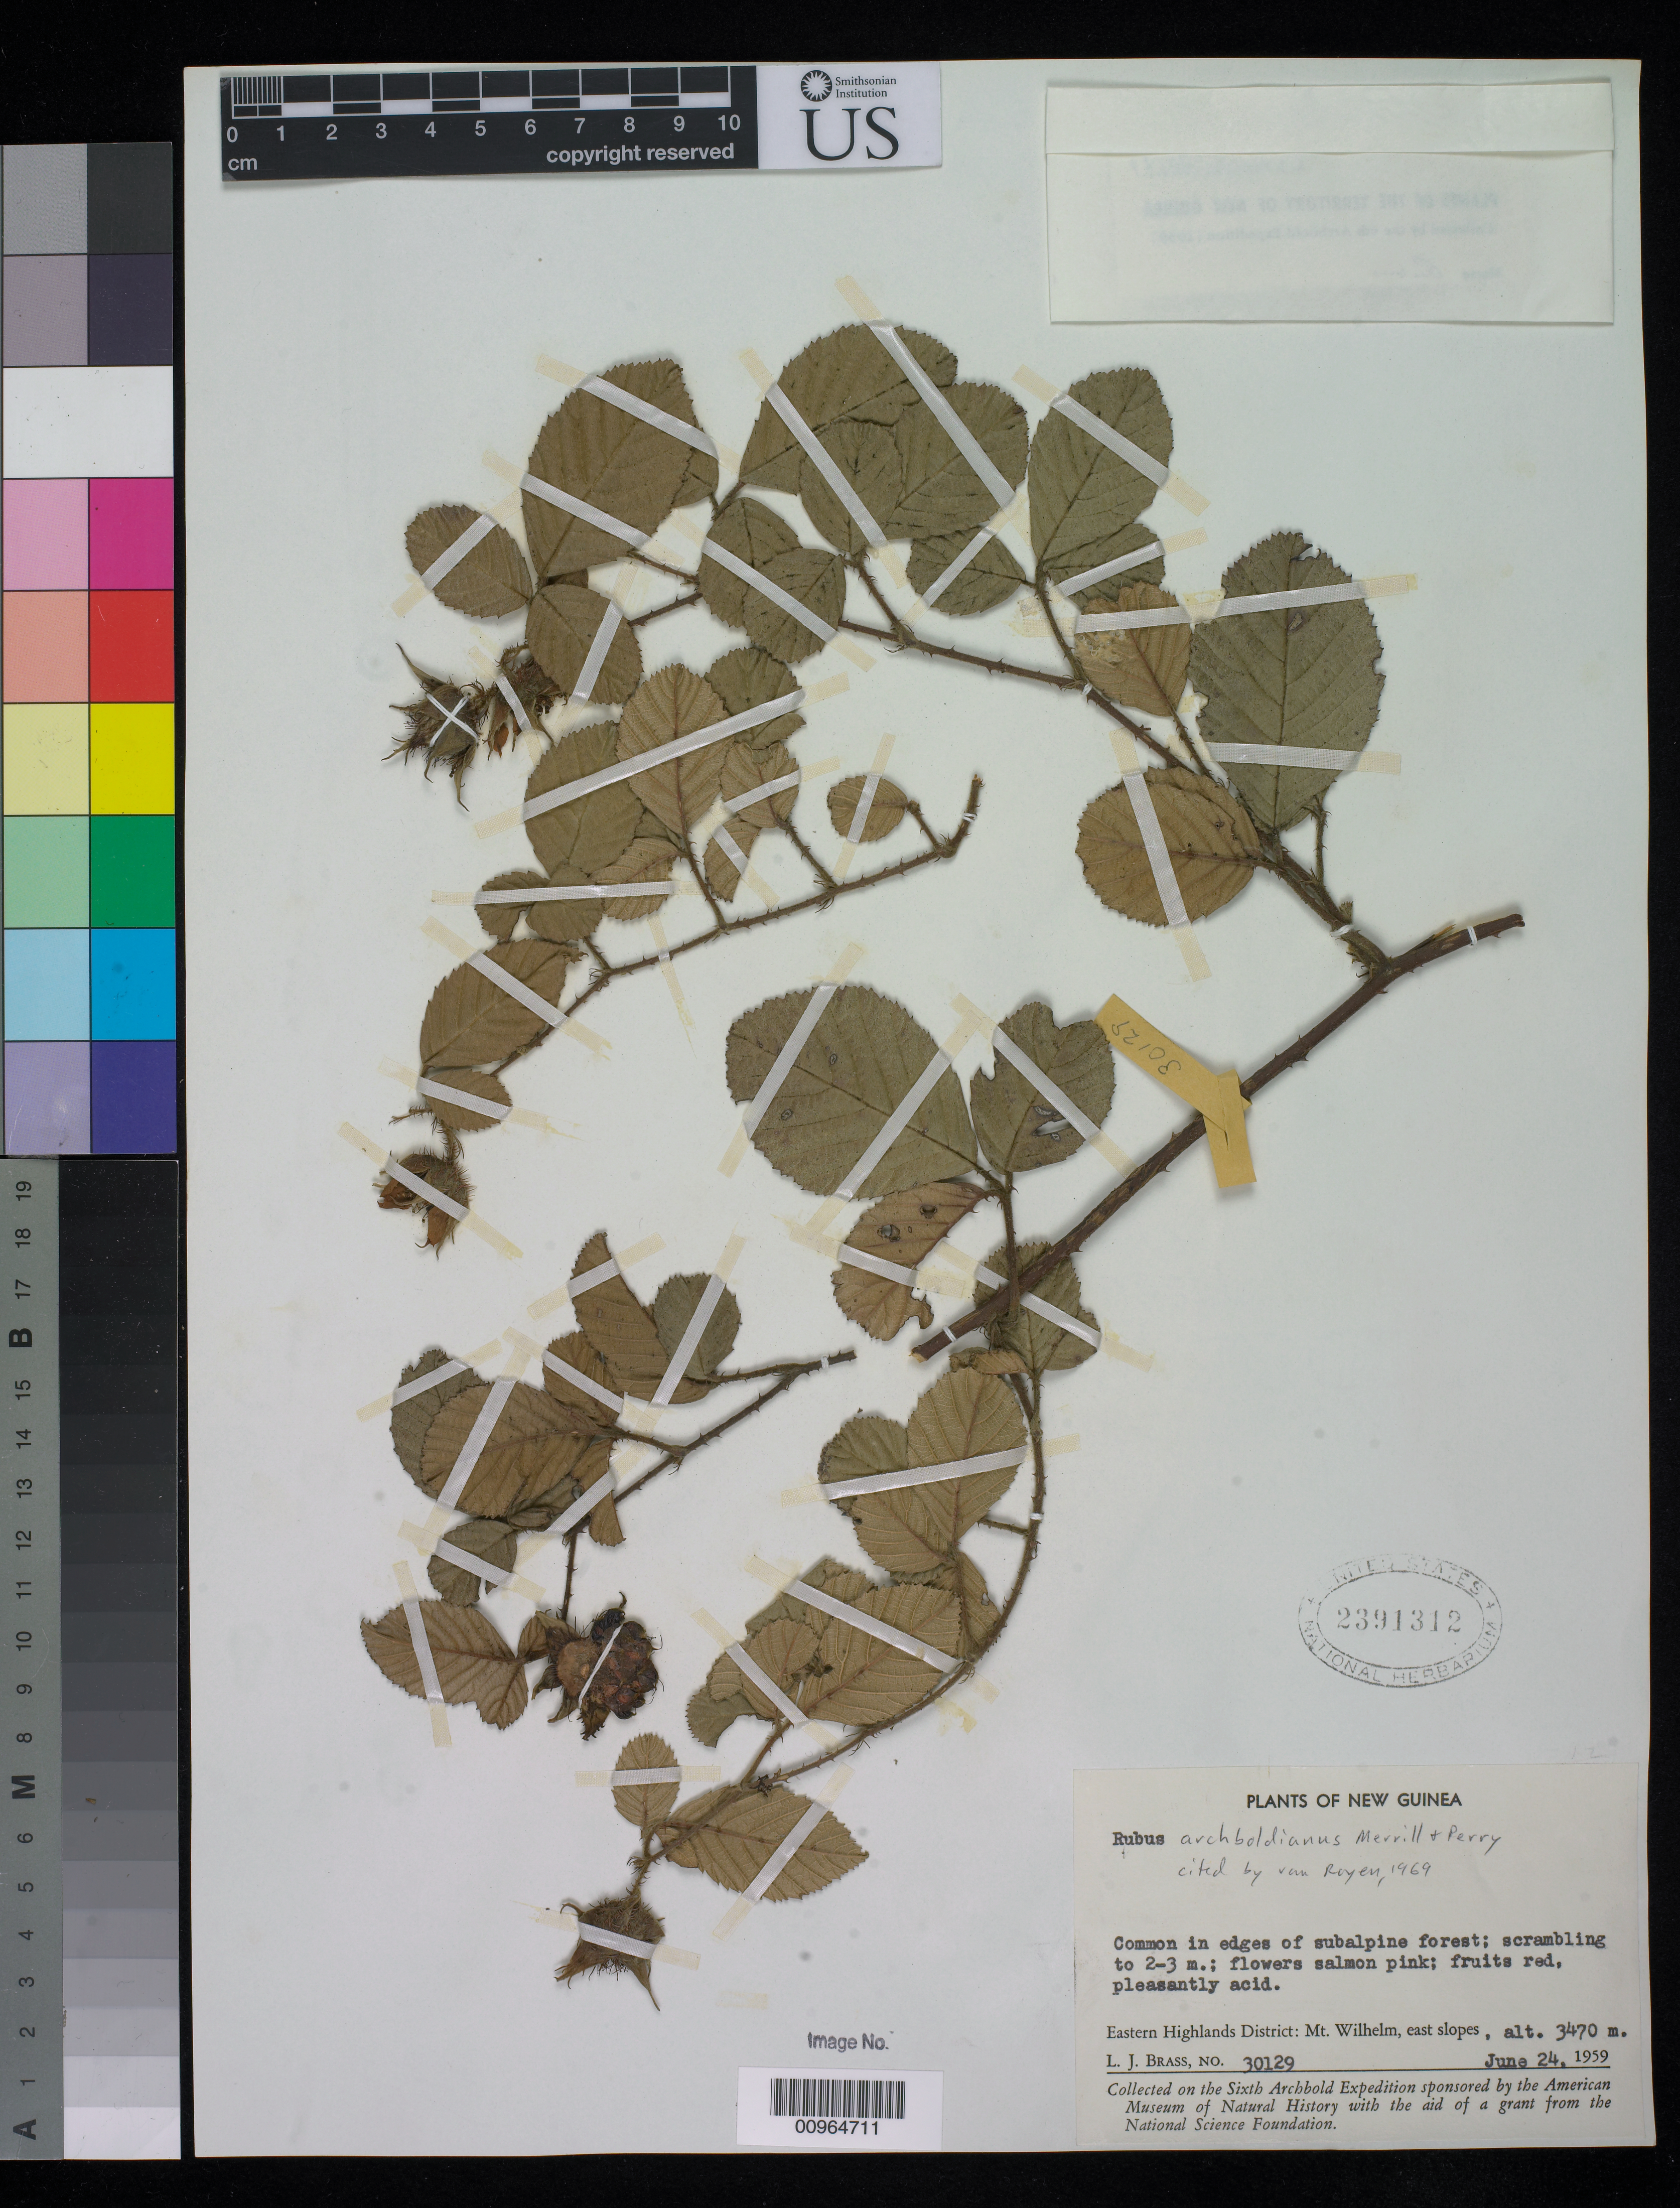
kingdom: Plantae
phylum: Tracheophyta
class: Magnoliopsida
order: Rosales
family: Rosaceae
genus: Rubus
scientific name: Rubus archboldianus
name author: Merr. & L.M. Perry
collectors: L. J. Brass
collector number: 30129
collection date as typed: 24 Jun 1959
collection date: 1959-06-24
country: Papua New Guinea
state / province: Eastern Highlands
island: New Guinea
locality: Mt. Wilhelm, east slopes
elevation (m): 3470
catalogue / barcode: US 2391312